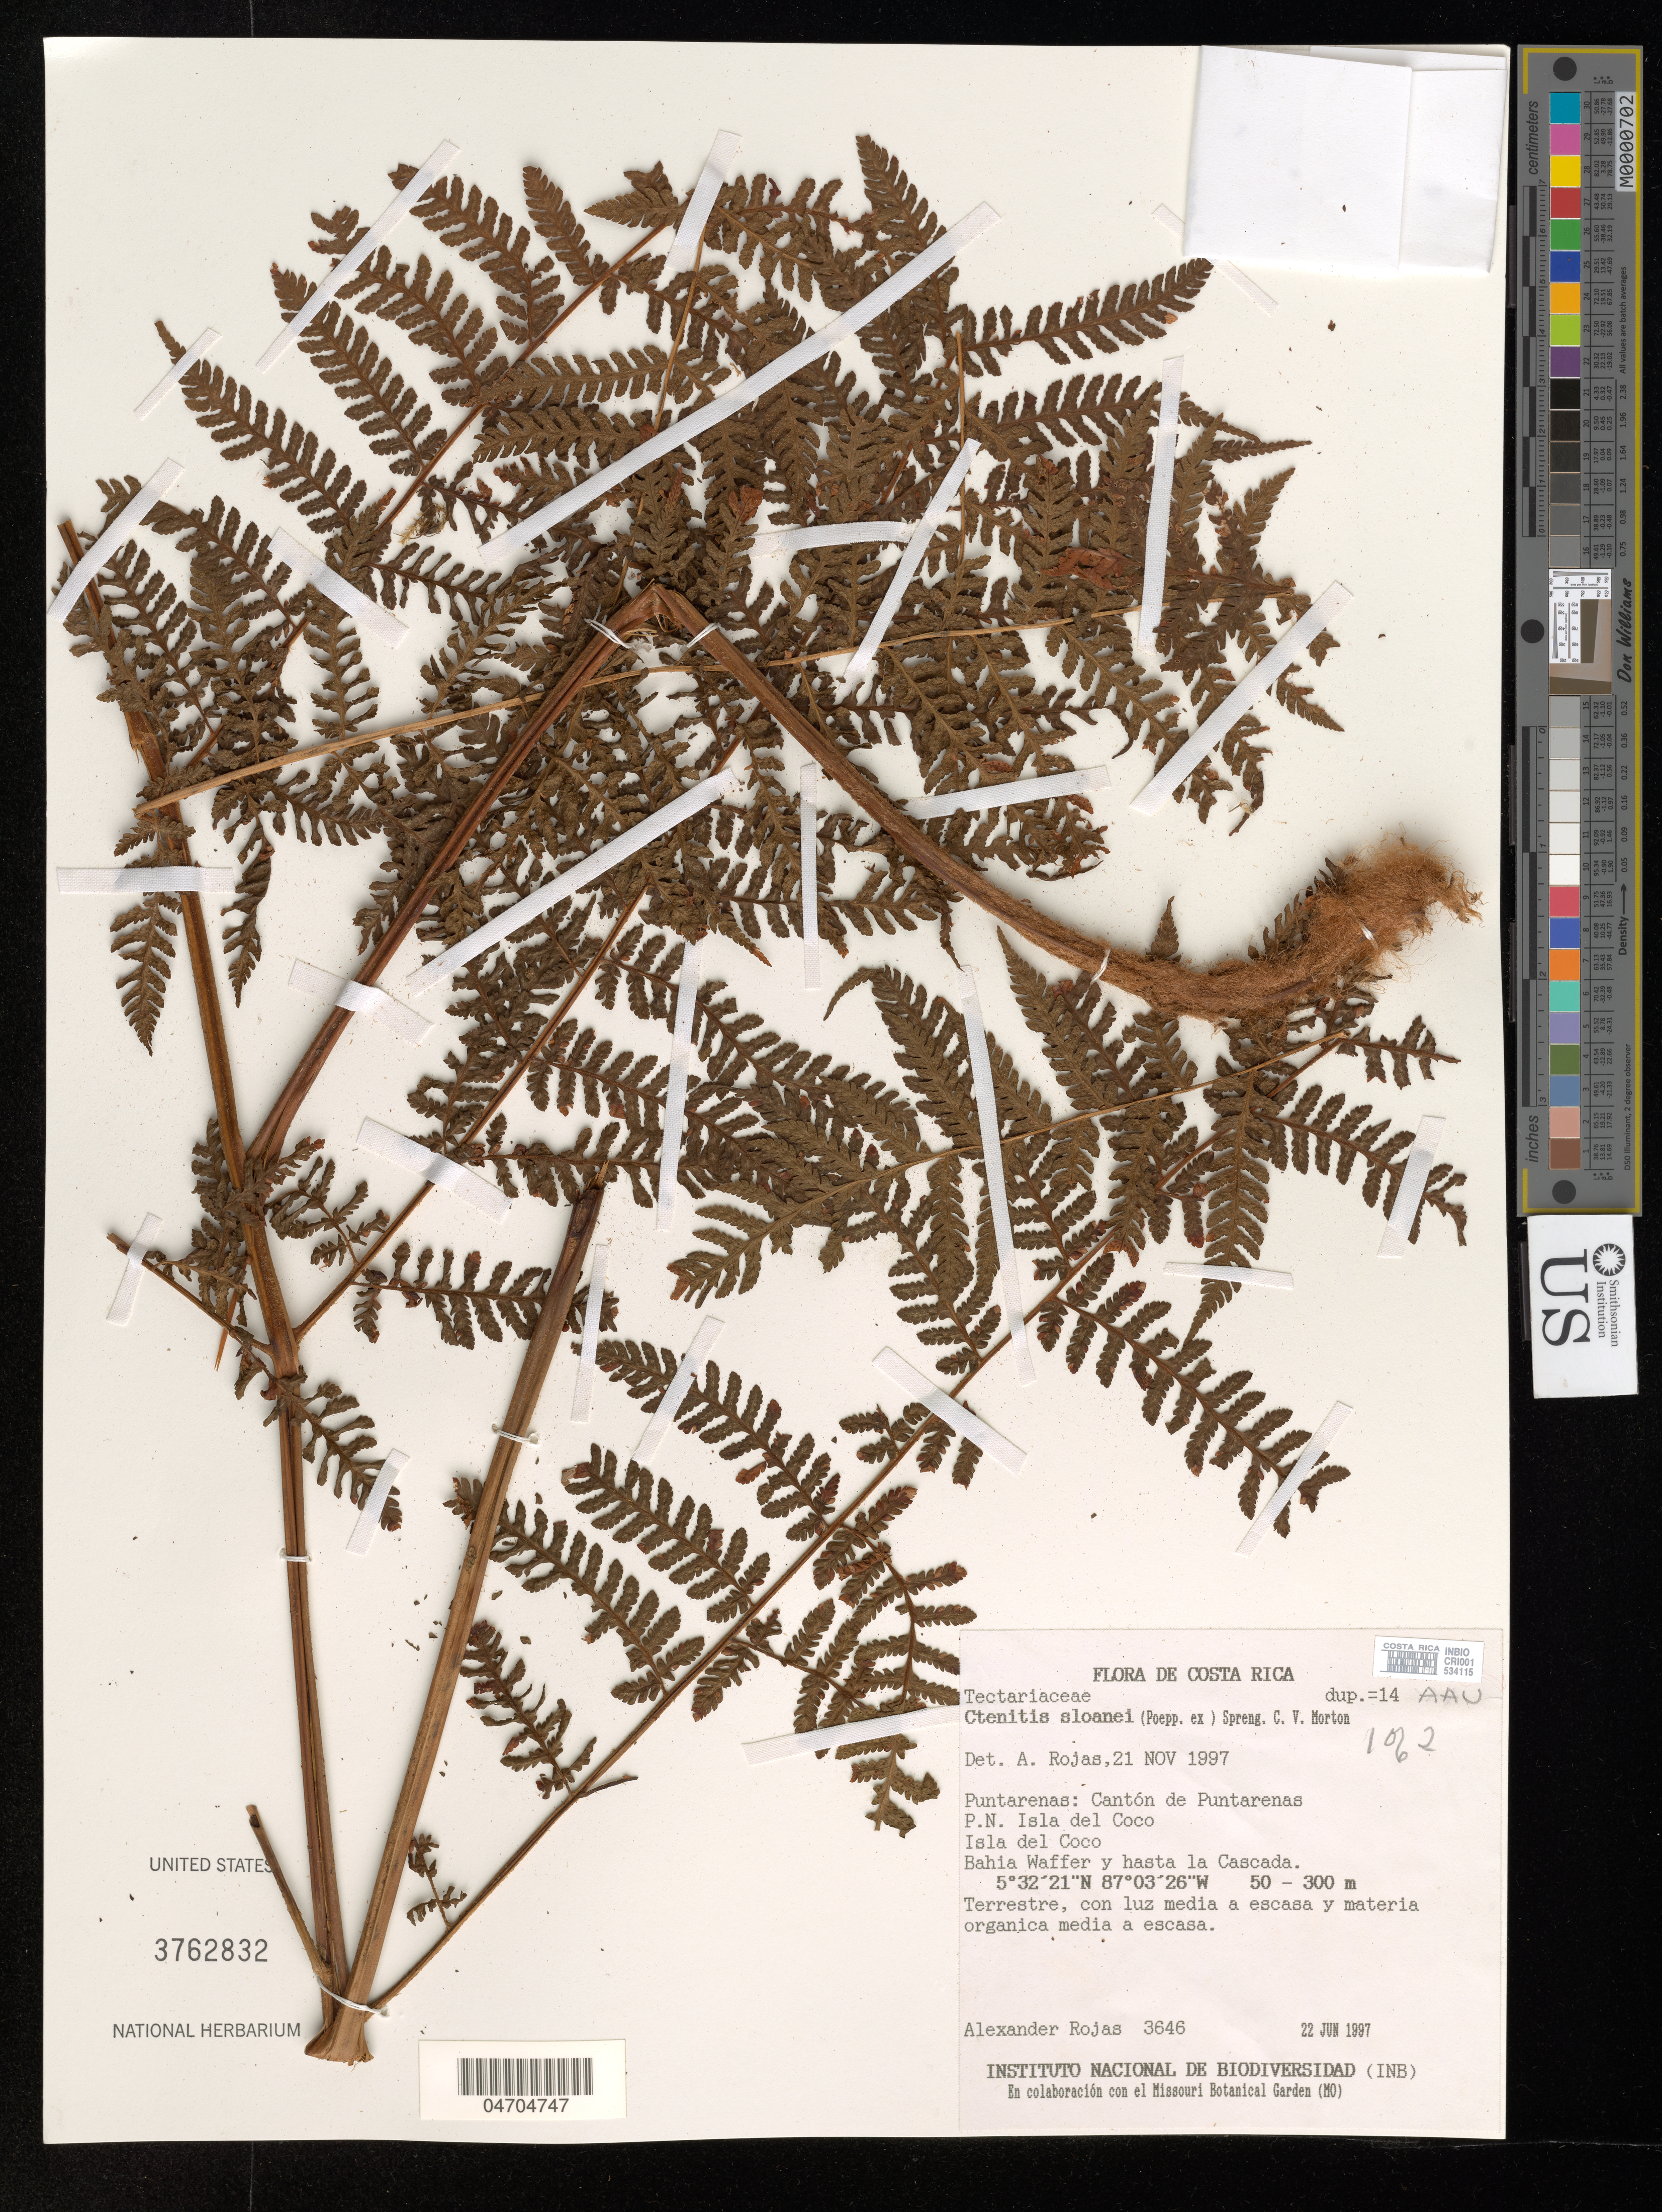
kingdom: Plantae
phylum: Tracheophyta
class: Polypodiopsida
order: Polypodiales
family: Dryopteridaceae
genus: Ctenitis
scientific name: Ctenitis sloanei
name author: (Poepp. ex Spreng.) C.V. Morton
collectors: A. Rojas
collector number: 3646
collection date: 1997-06-22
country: Costa Rica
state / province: Puntarenas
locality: Cantón de Puntarenas. P. N. Isla del Coco. Isla del Coco. Bahia Waffer y hasta la Cascada.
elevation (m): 50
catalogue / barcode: US 3762832